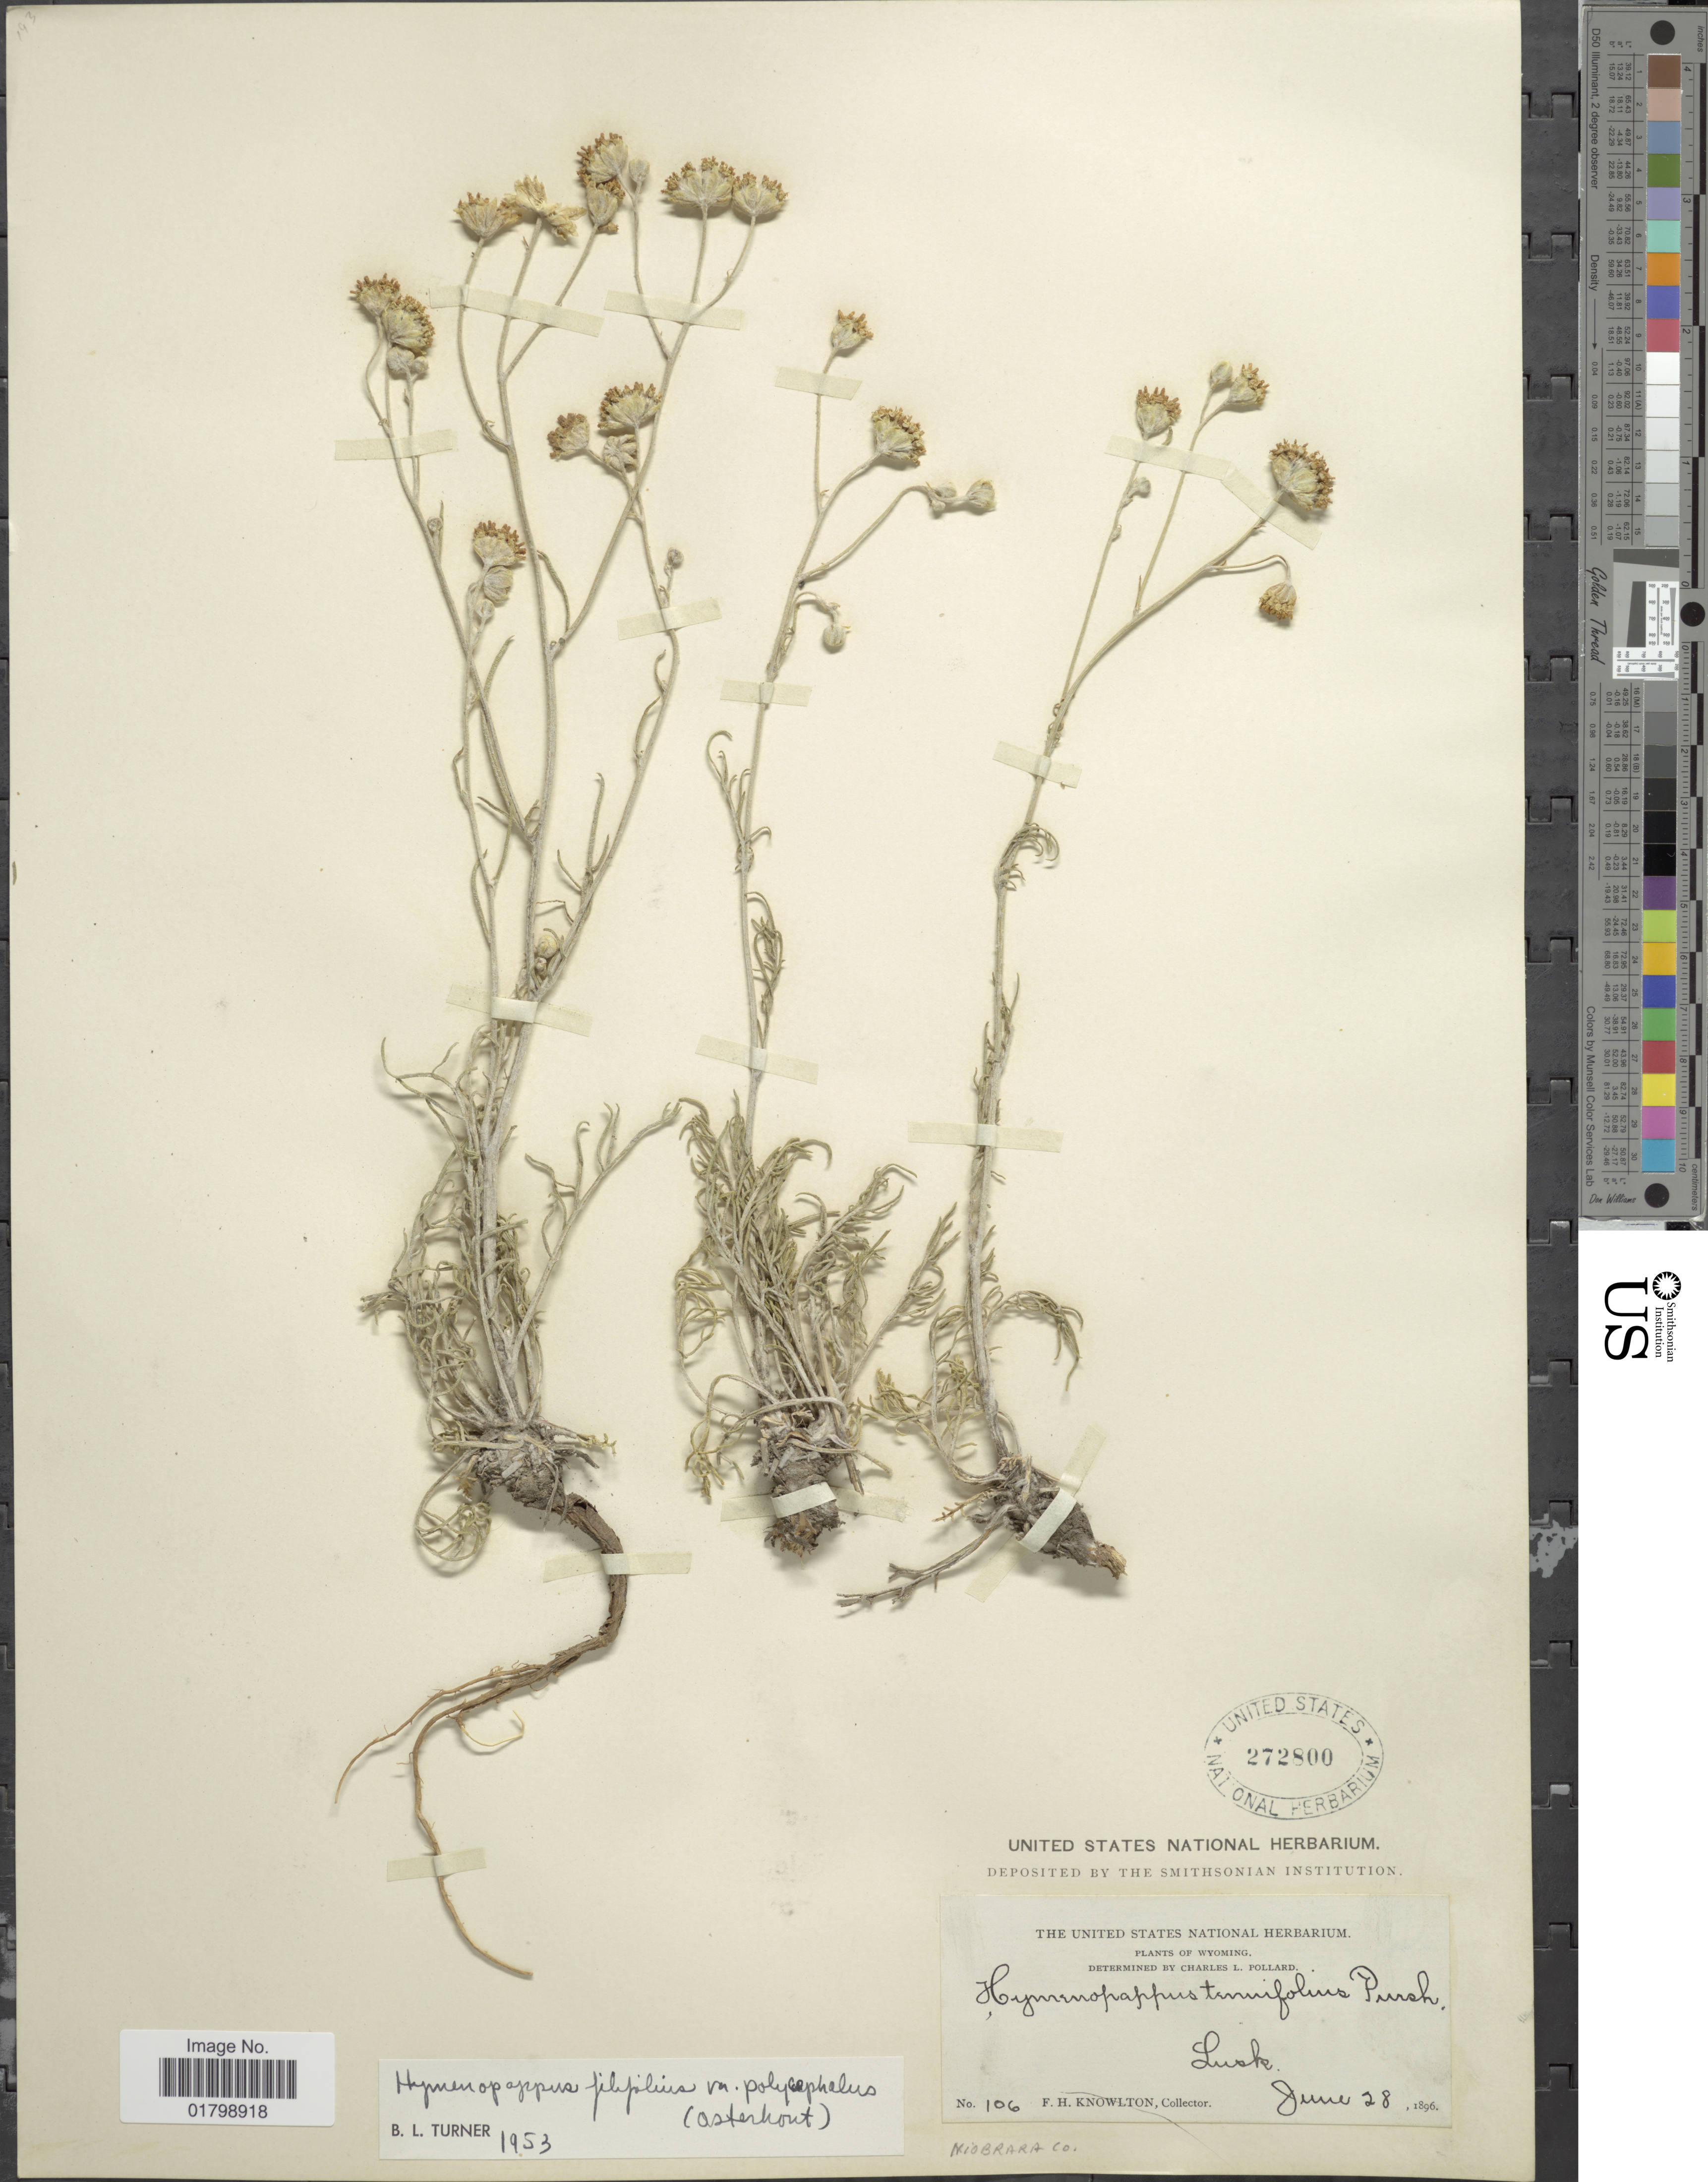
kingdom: Plantae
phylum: Tracheophyta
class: Magnoliopsida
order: Asterales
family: Asteraceae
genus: Hymenopappus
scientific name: Hymenopappus filifolius var. polycephalus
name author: (Osterh.) B.L. Turner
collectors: F. H. Knowlton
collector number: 106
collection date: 1896-06-28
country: United States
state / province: Wyoming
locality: Lusk, Niobrara Co.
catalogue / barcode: US 272800